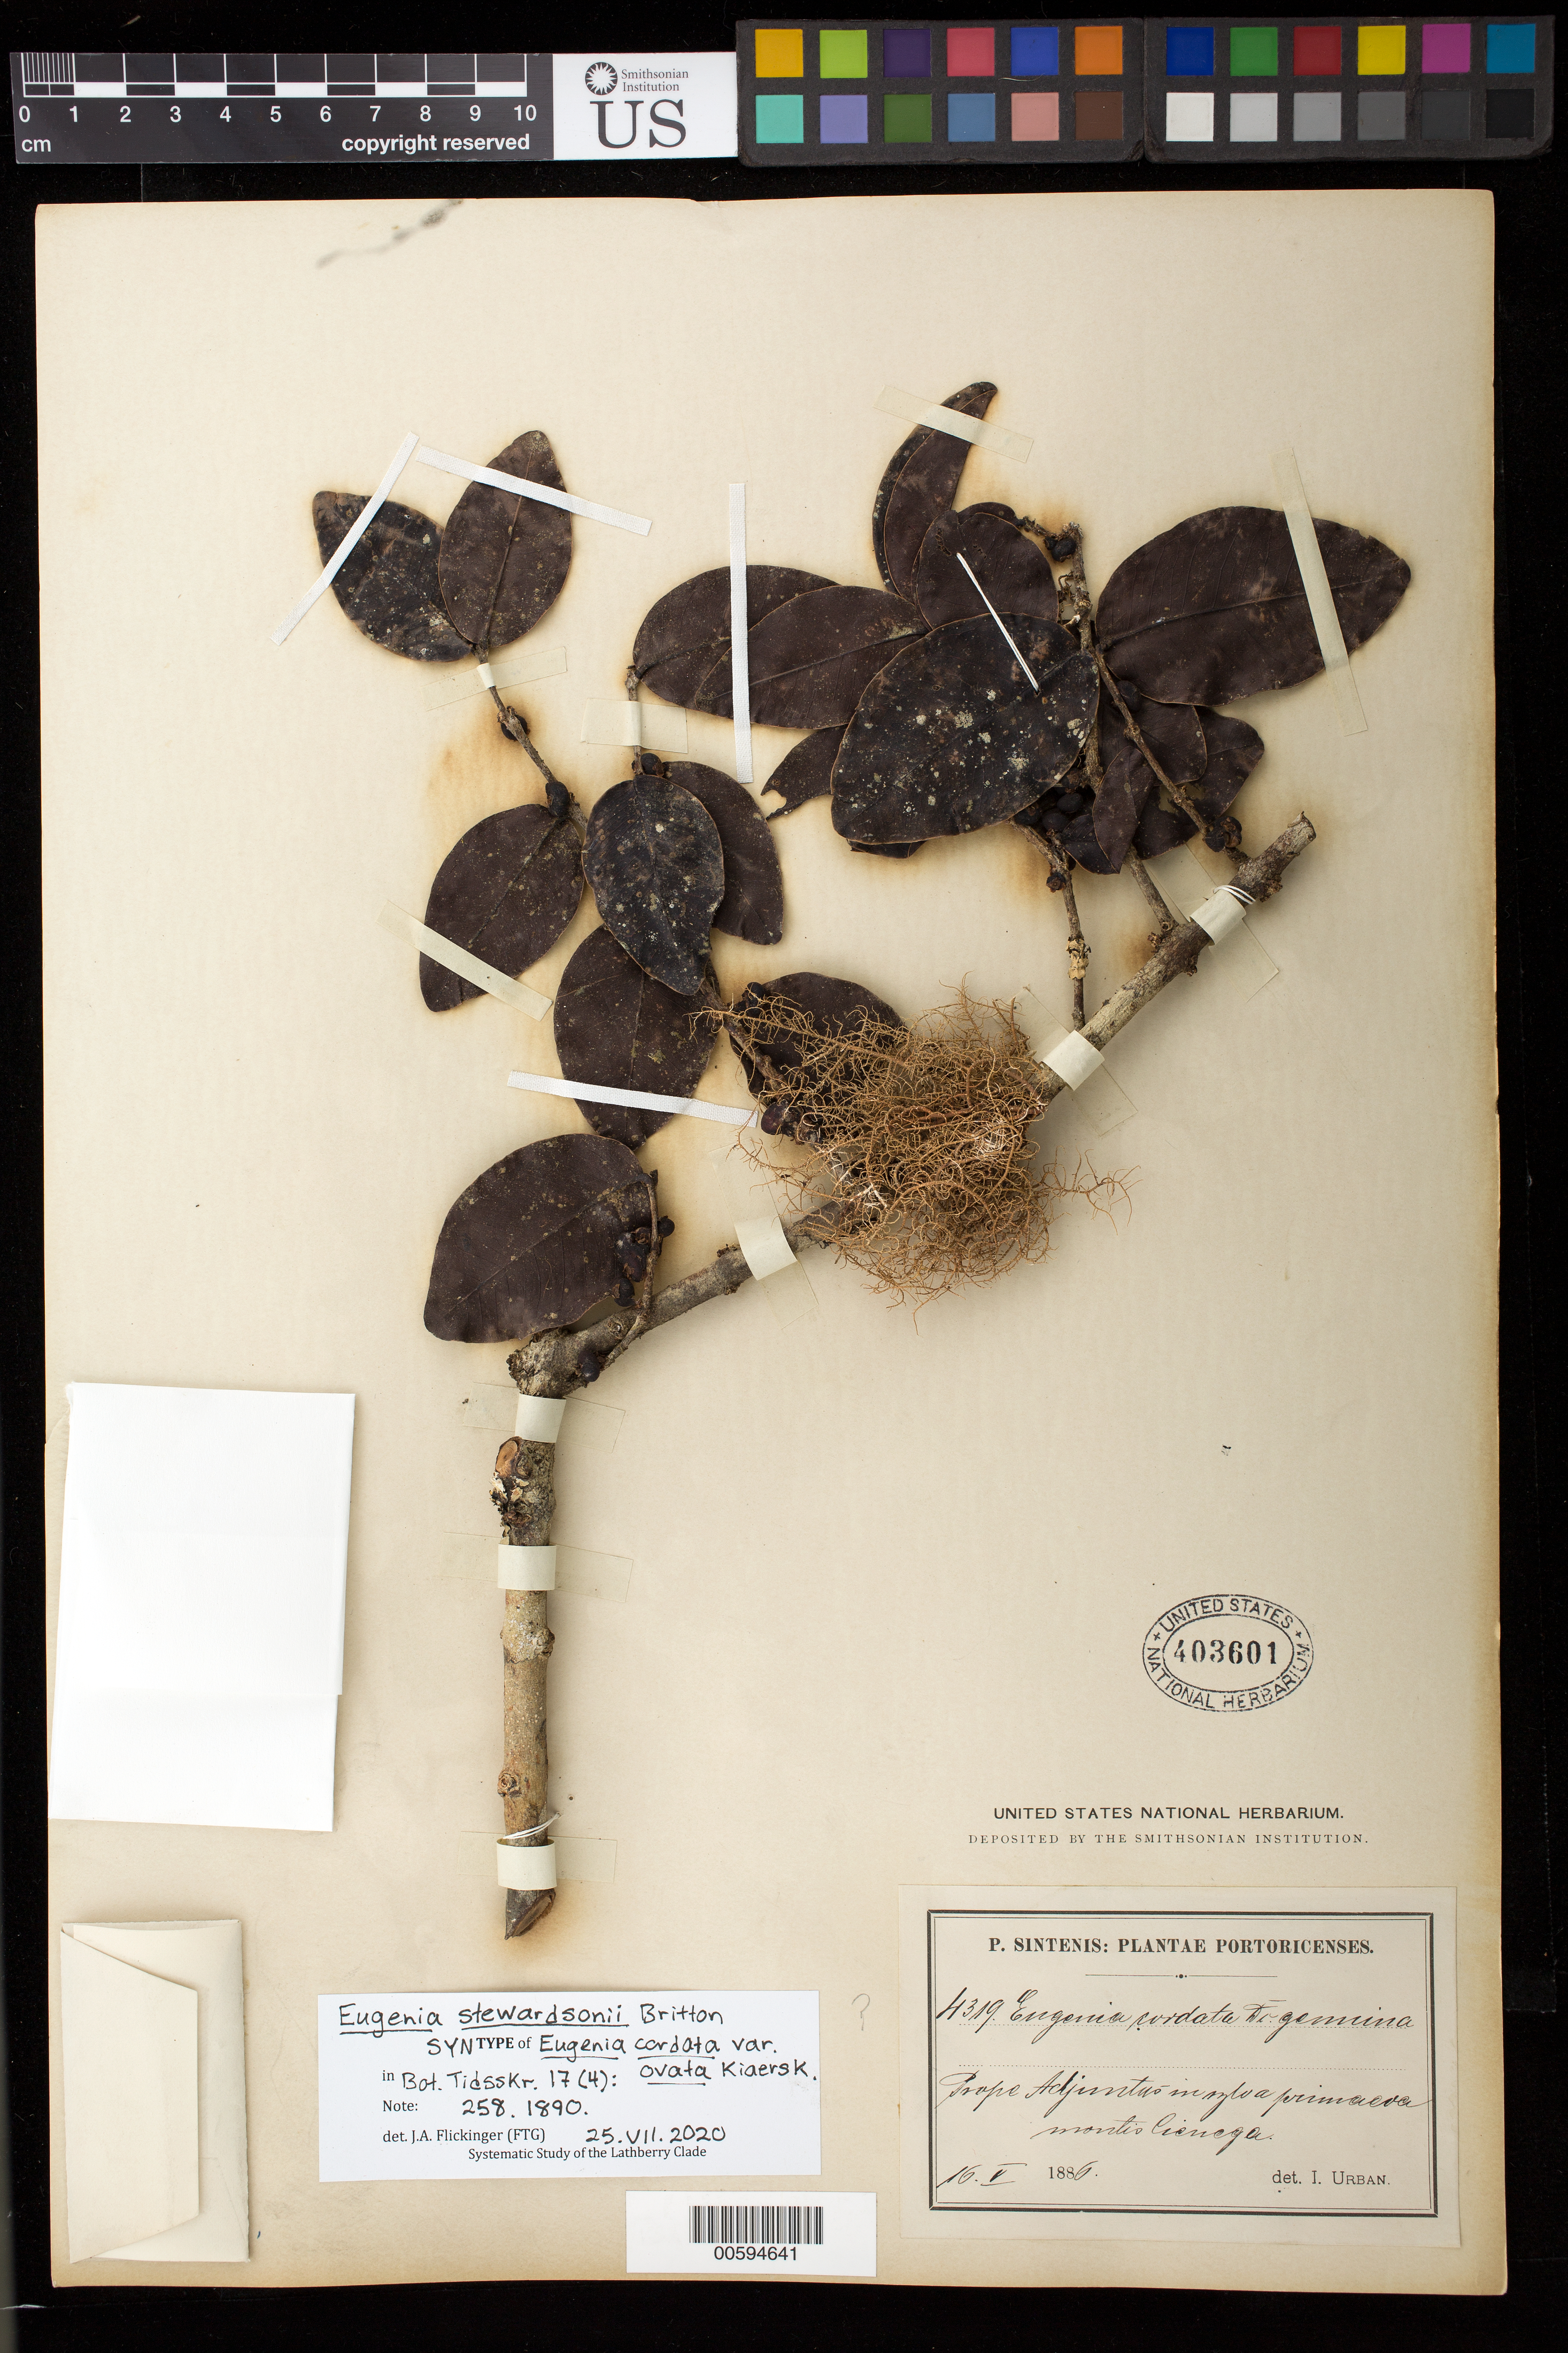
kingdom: Plantae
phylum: Tracheophyta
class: Magnoliopsida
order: Myrtales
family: Myrtaceae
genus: Eugenia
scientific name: Eugenia cordata var. ovata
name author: Kiaersk.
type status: Syntype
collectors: P. Sintenis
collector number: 4319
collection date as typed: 16 May 1886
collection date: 1886-05-16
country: Puerto Rico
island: Greater Antilles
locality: Prope Adjuntas in sylva primaeva montis Cienega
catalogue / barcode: US 403601